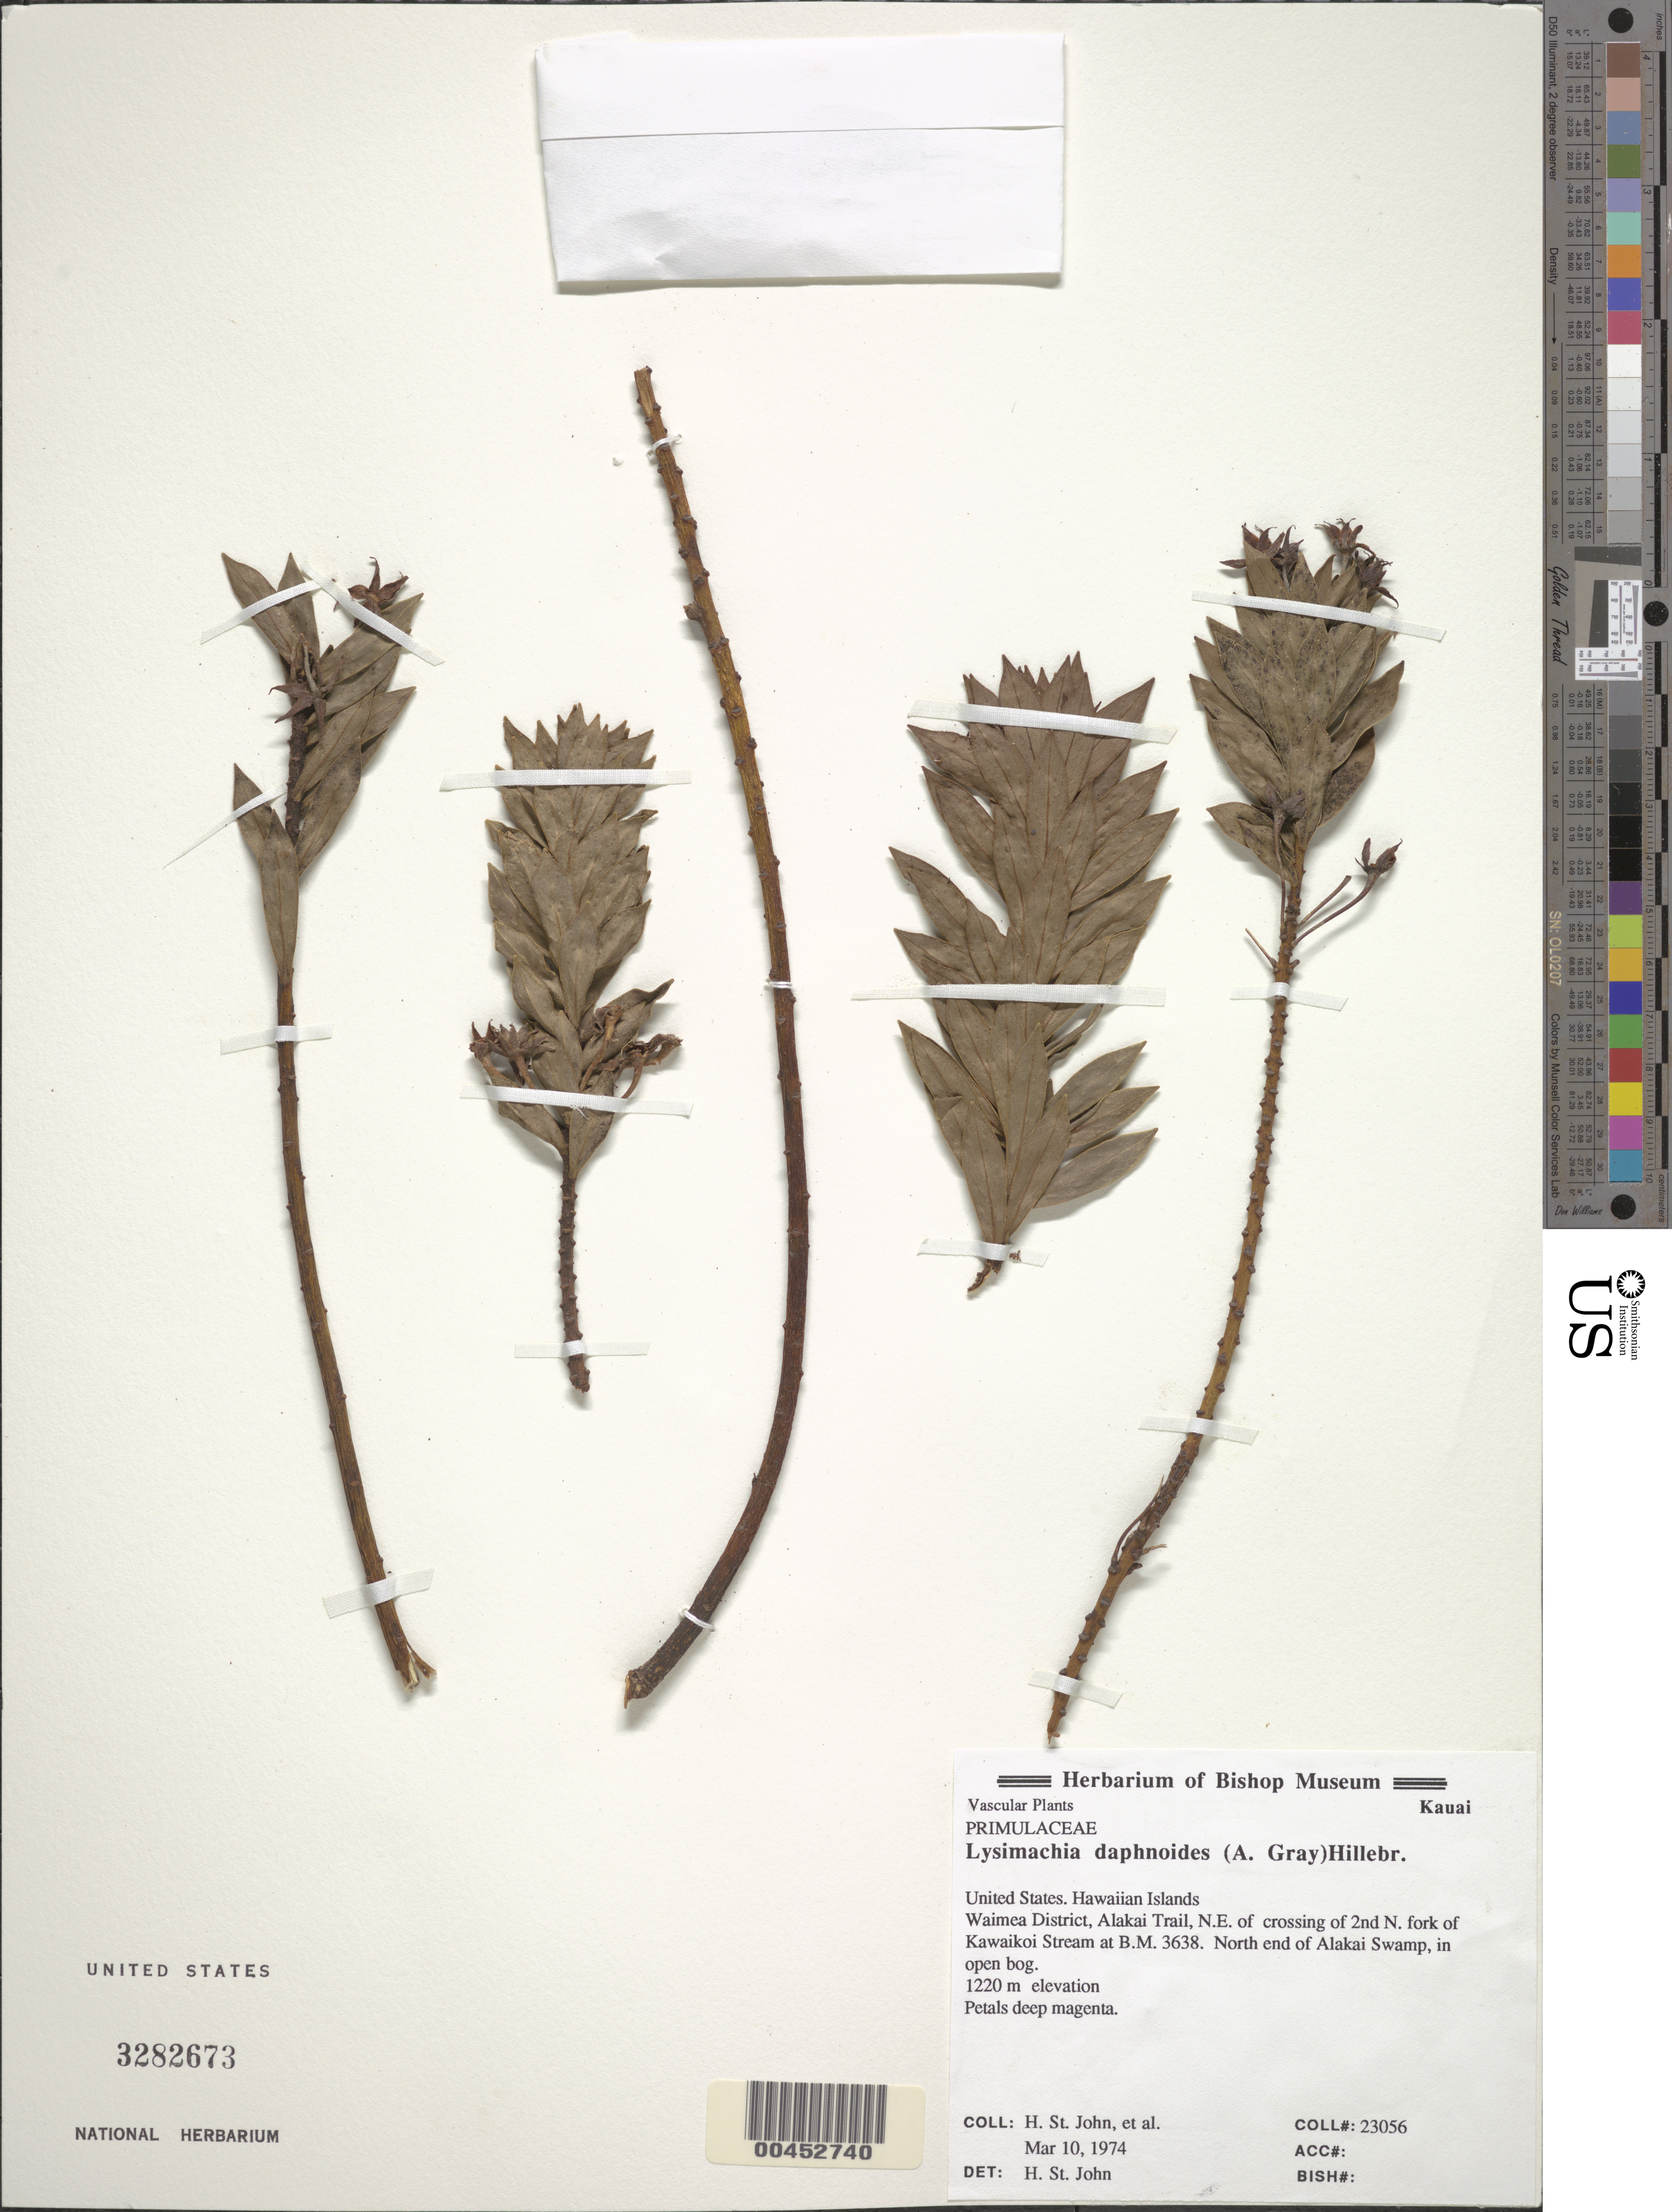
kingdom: Plantae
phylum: Tracheophyta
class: Magnoliopsida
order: Ericales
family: Primulaceae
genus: Lysimachia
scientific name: Lysimachia daphnoides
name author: (A. Gray) Hillebr.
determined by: St. John, H.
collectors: H. St. John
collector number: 23056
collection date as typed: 10 Mar 1974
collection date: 1974-03-10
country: United States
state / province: Hawaii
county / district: Kauai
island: Kaua'i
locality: Waimea Dist, Alakai Trail, NE of crossing of 2nd N fork of Kawaikoi Stream at B.M. 3638, N end of Alakai Swamp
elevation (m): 1220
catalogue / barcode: US 3282673